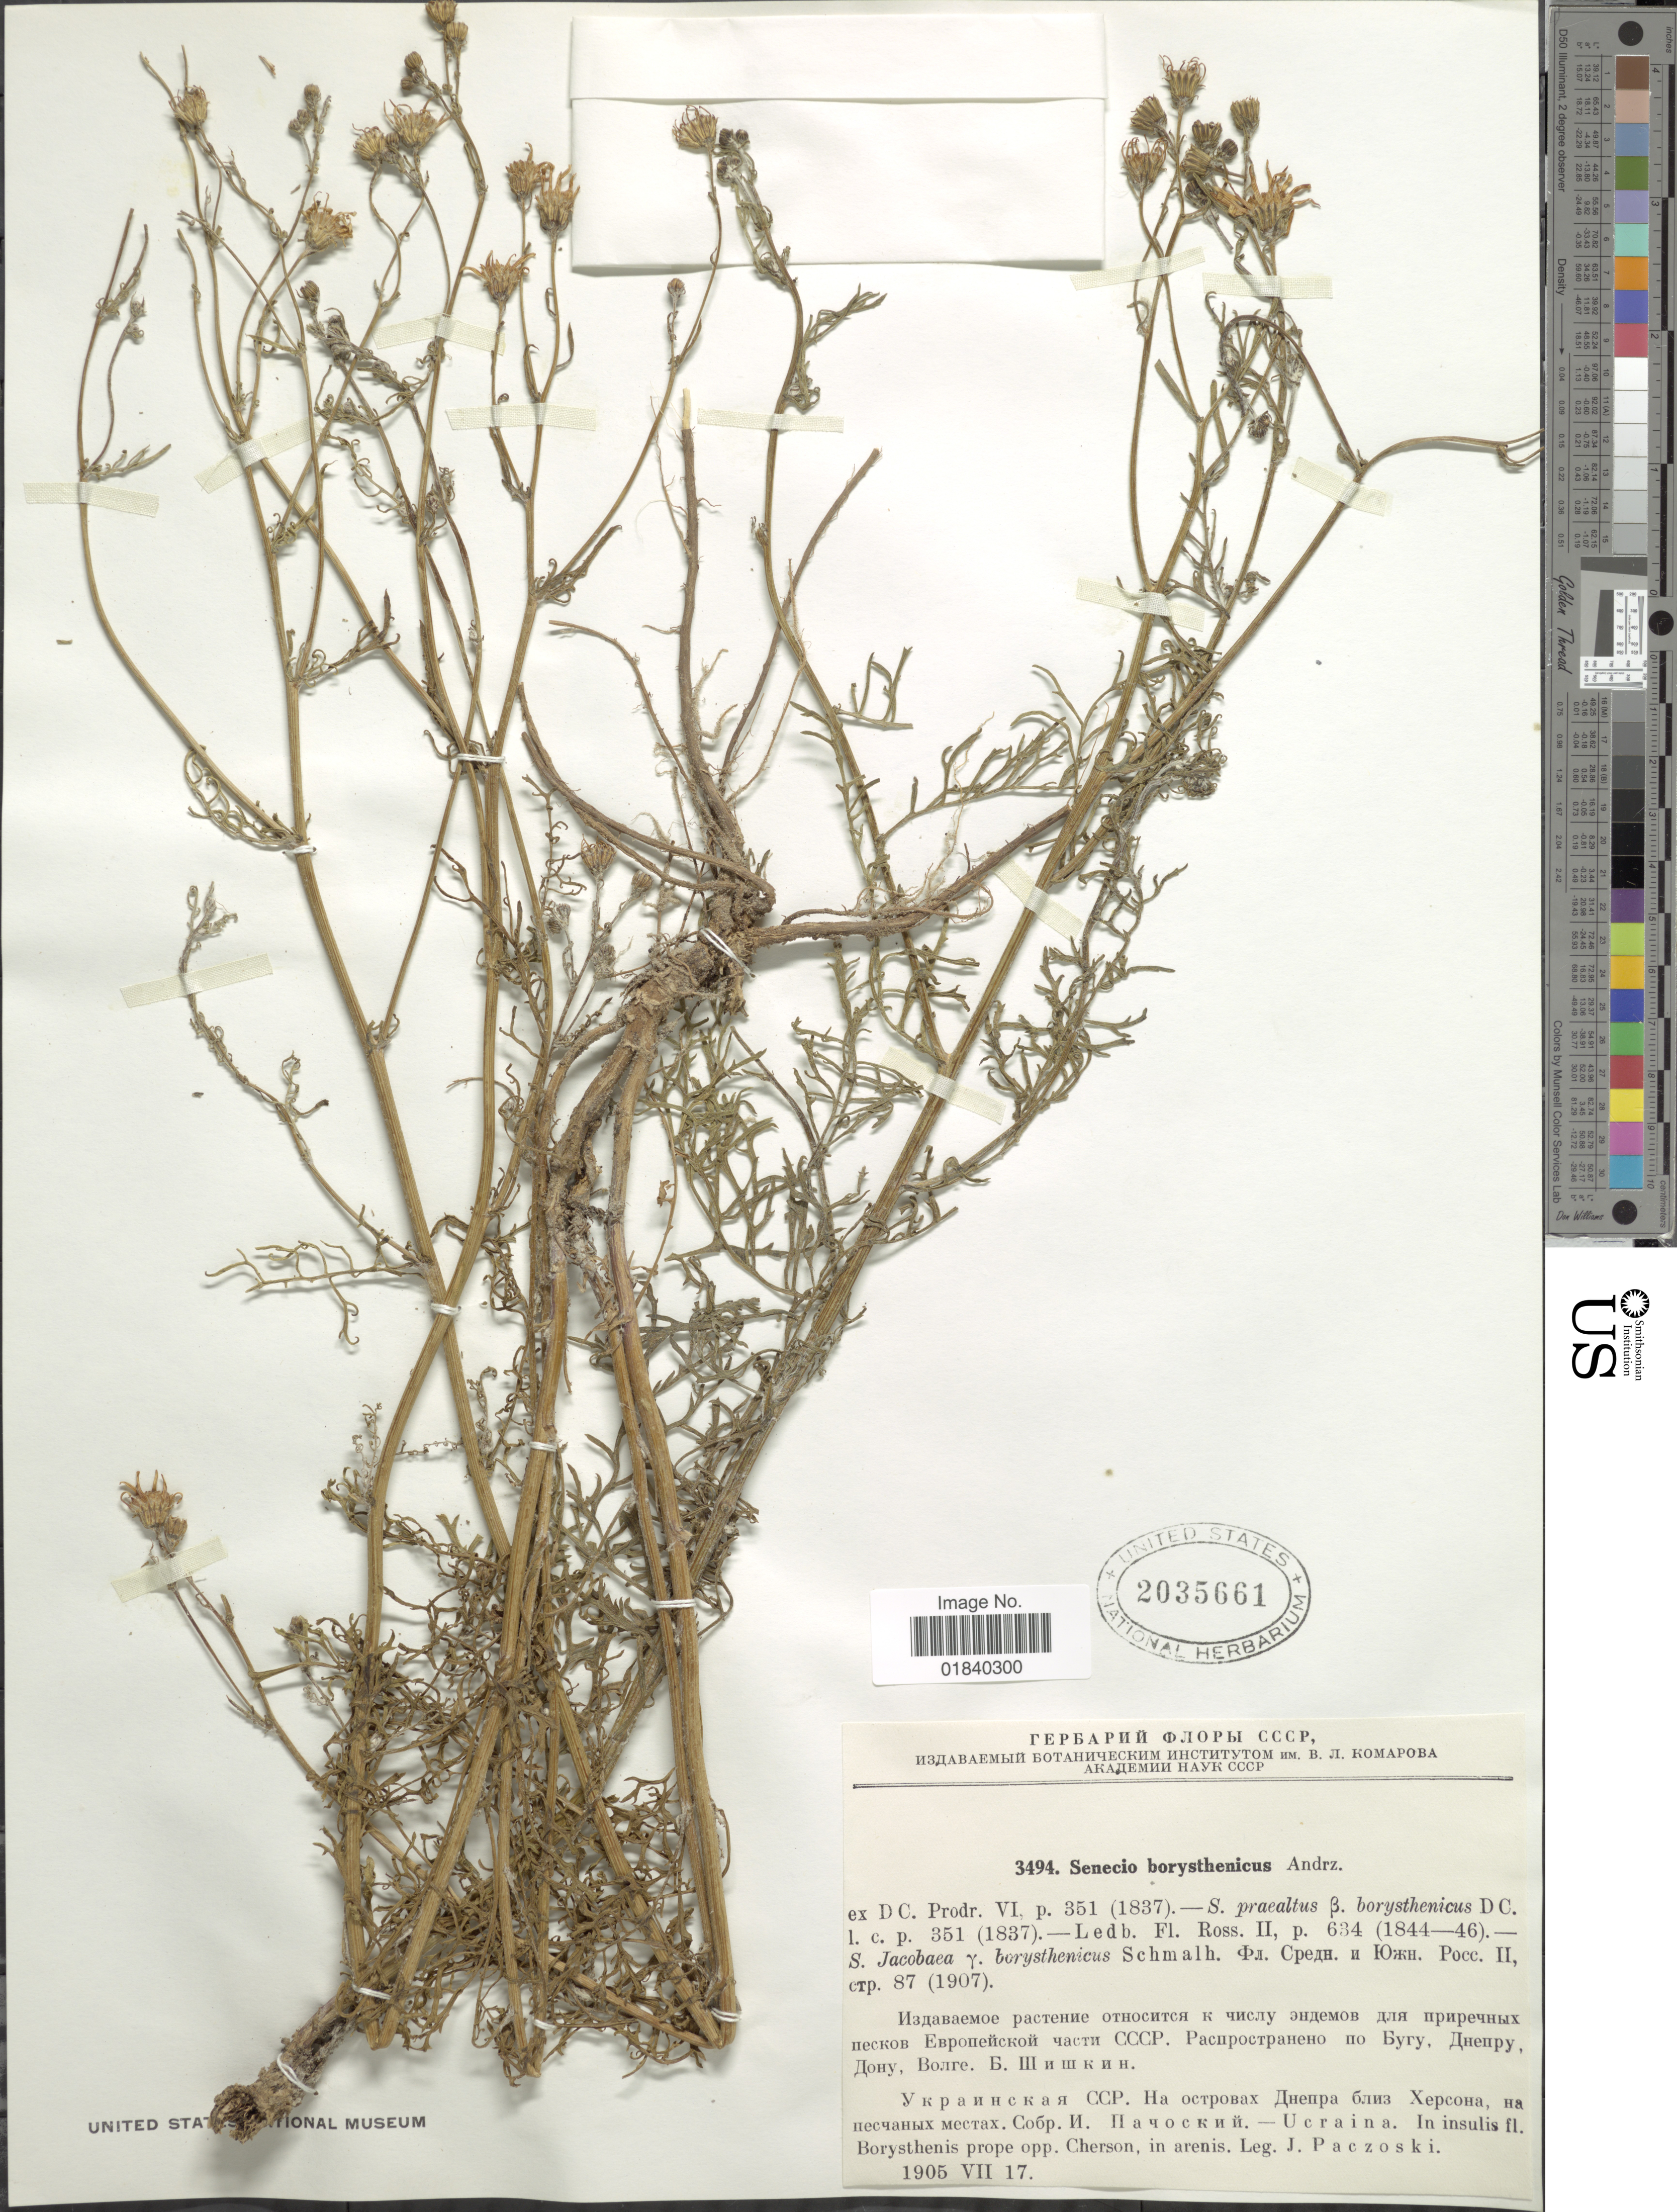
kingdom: Plantae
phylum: Tracheophyta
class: Magnoliopsida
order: Asterales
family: Asteraceae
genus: Senecio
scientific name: Senecio borysthenicus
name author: (DC.) Andrz.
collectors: J. Paczoski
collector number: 3494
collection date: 1905-07-17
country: Ukraine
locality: Ucraina. In insulis fl. Borysthenis prope opp. Cherson, in arenis.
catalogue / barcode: US 2035661